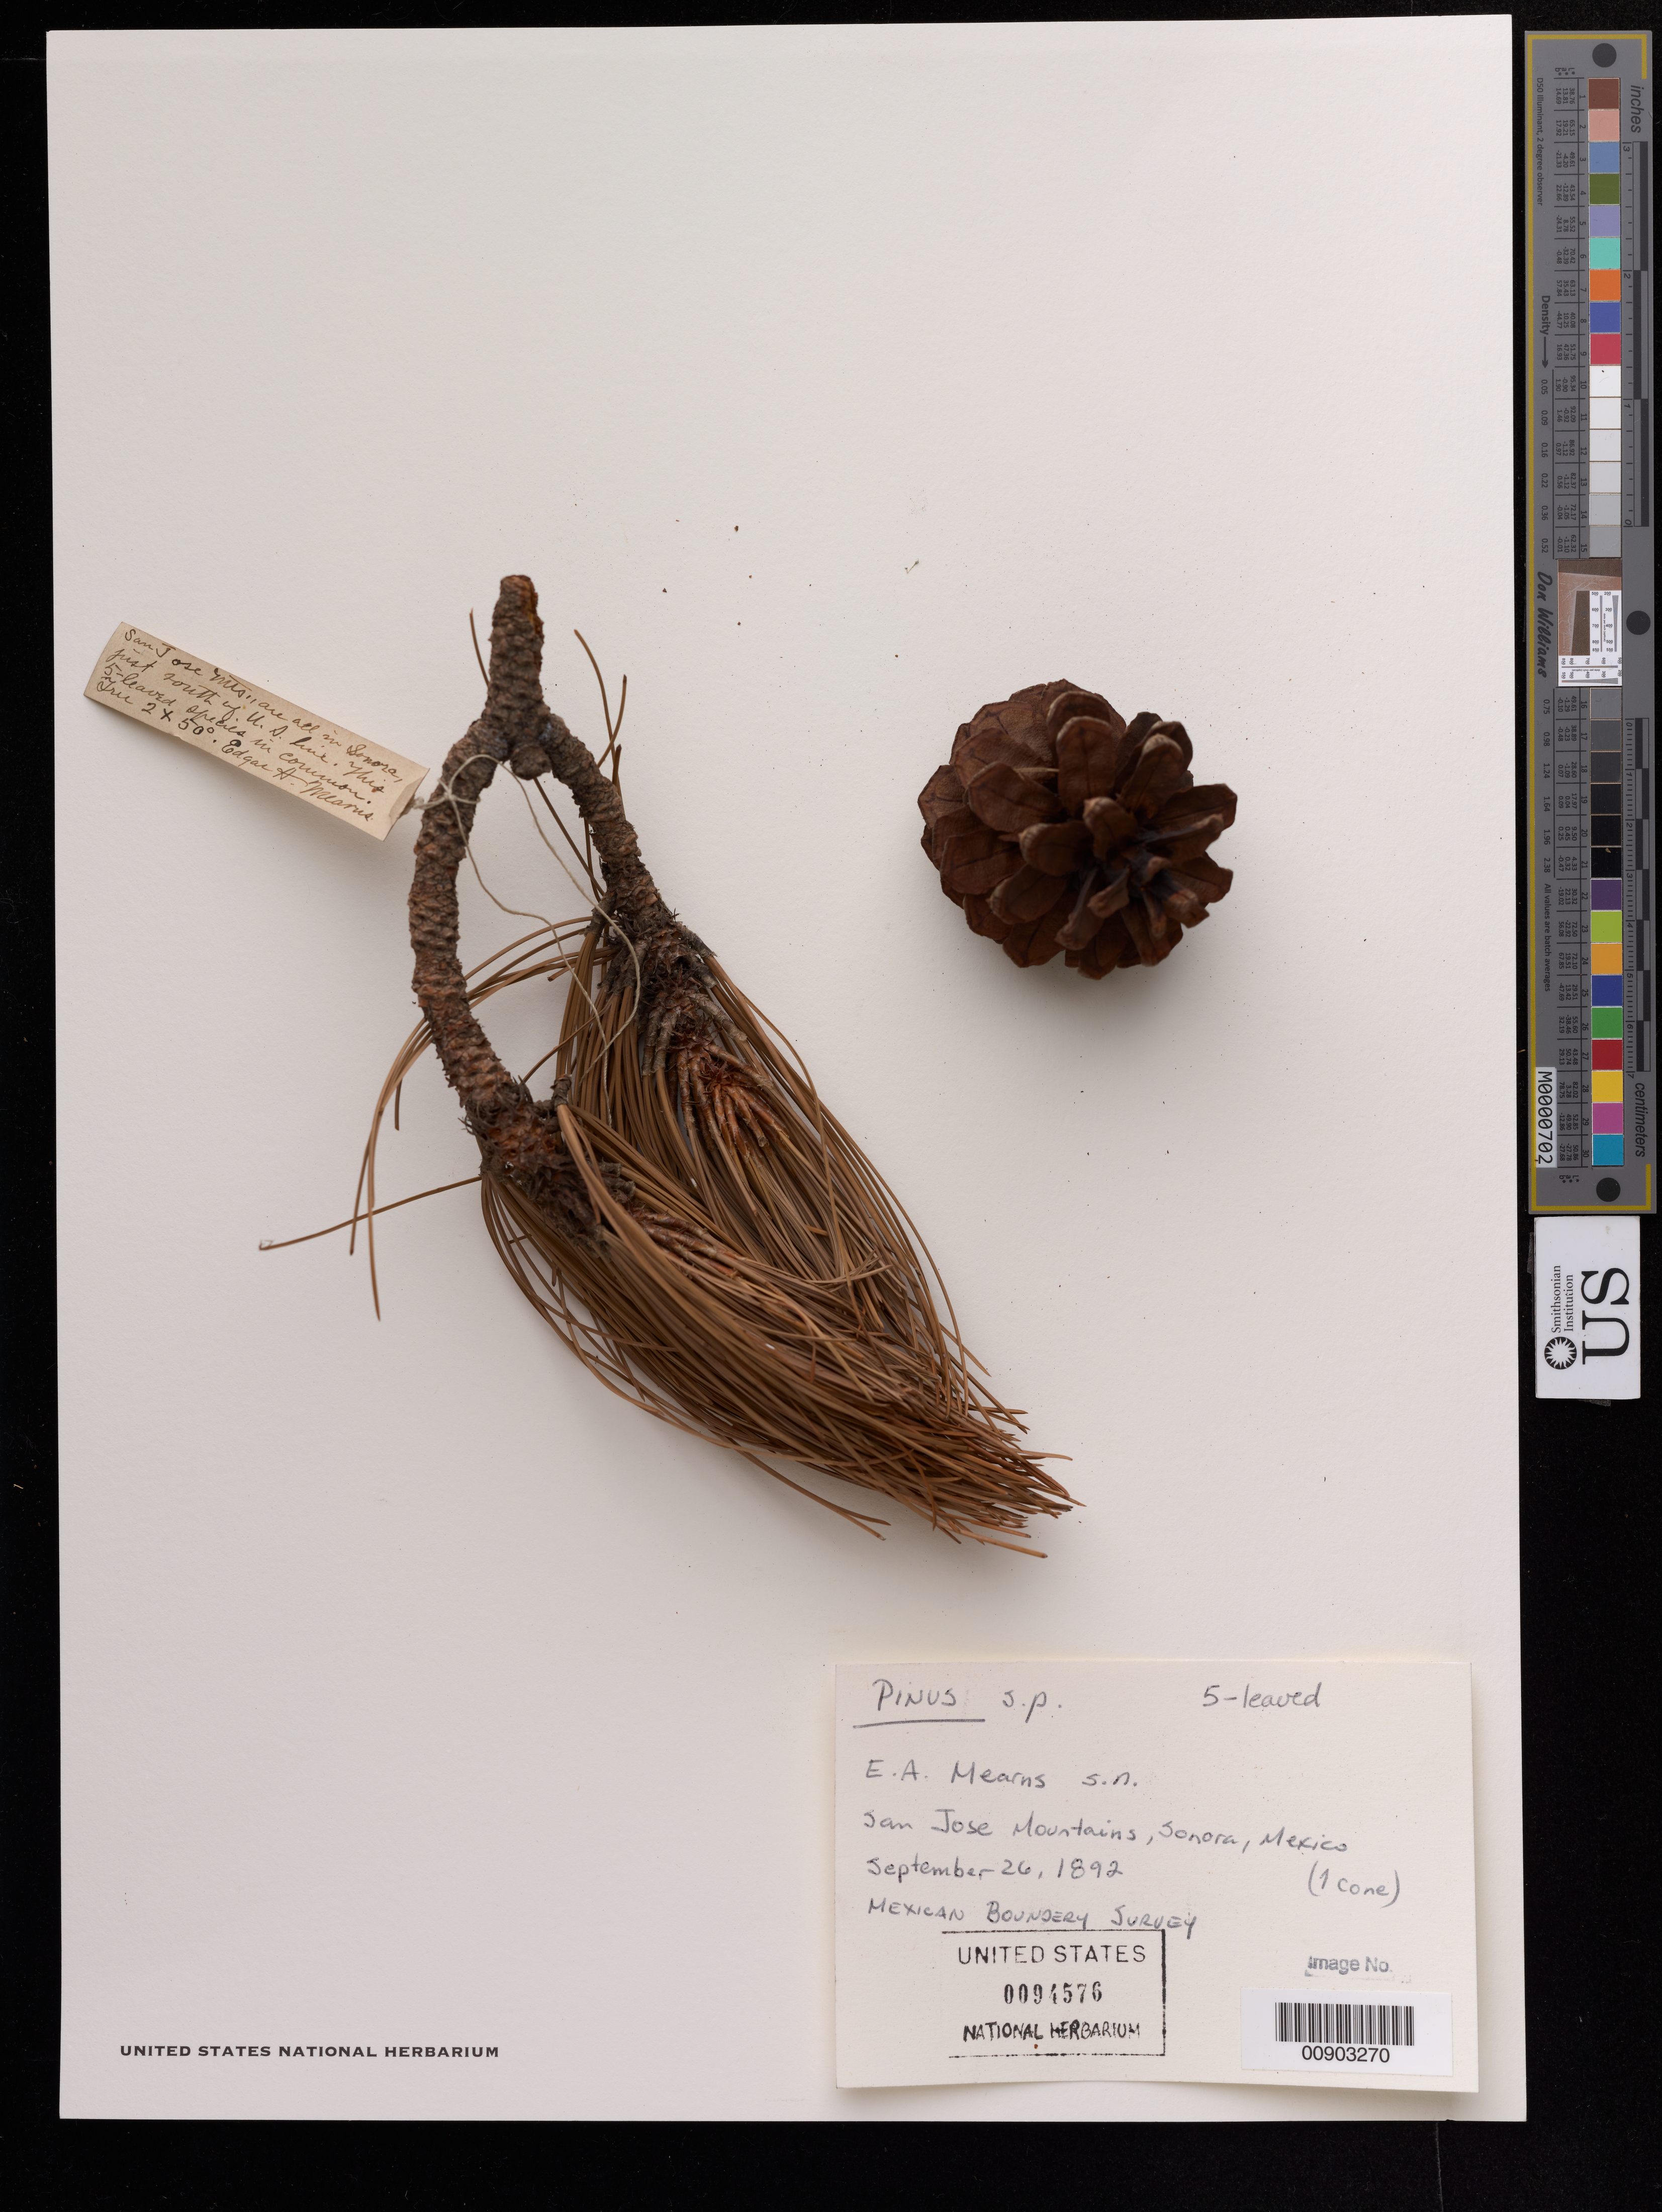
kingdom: Plantae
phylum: Tracheophyta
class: Pinopsida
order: Pinales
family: Pinaceae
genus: Pinus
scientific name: Pinus sp.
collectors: E. A. Mearns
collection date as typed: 26 Sep 1892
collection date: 1892-09-26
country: Mexico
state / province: Sonora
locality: San José Mountains, Sonora. Mexican Boundary Line.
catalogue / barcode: US 94576